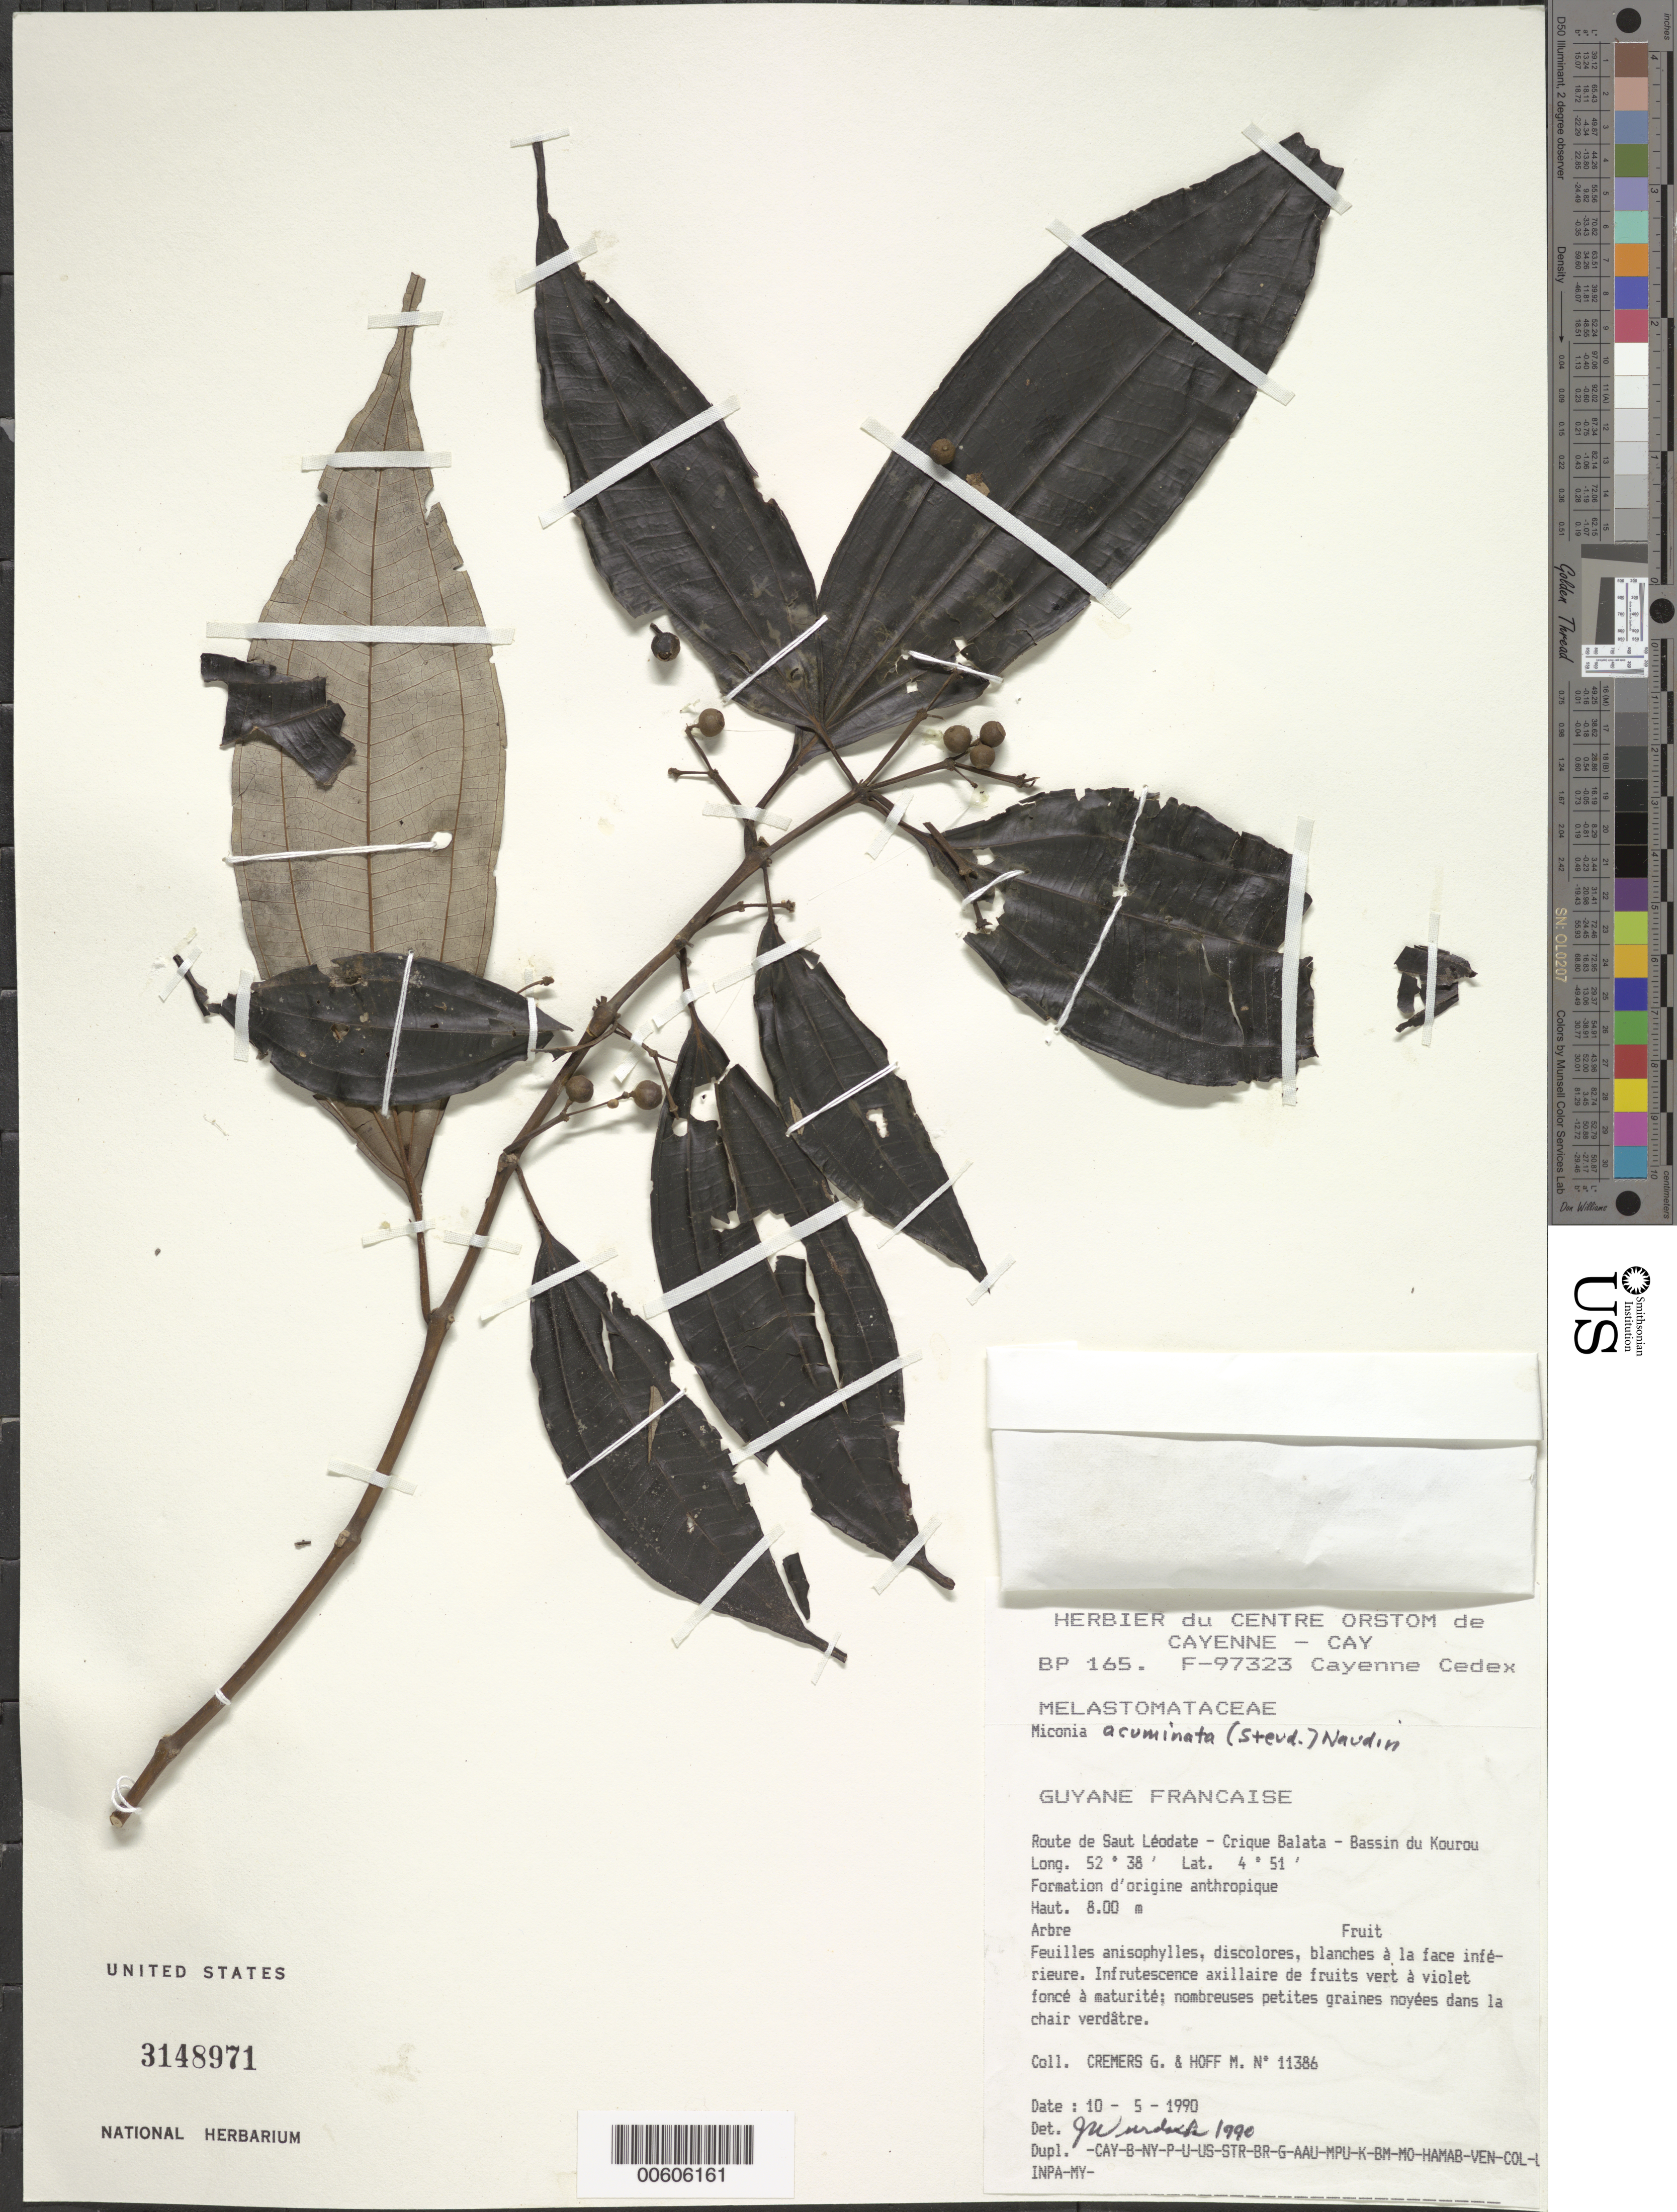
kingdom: Plantae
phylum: Tracheophyta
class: Magnoliopsida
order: Myrtales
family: Melastomataceae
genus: Miconia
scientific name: Miconia acuminata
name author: (Steud.) Naudin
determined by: Wurdack, John J., (US), US (UNITED STATES)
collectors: G. Cremers & M. Hoff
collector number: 11386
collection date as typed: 10-May-90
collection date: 1990-05-10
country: French Guiana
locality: Route de Saut Léodate, Crique Balata, Bassin du Kourou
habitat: Formation d'origine anthropique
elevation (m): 8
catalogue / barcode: US 3148971